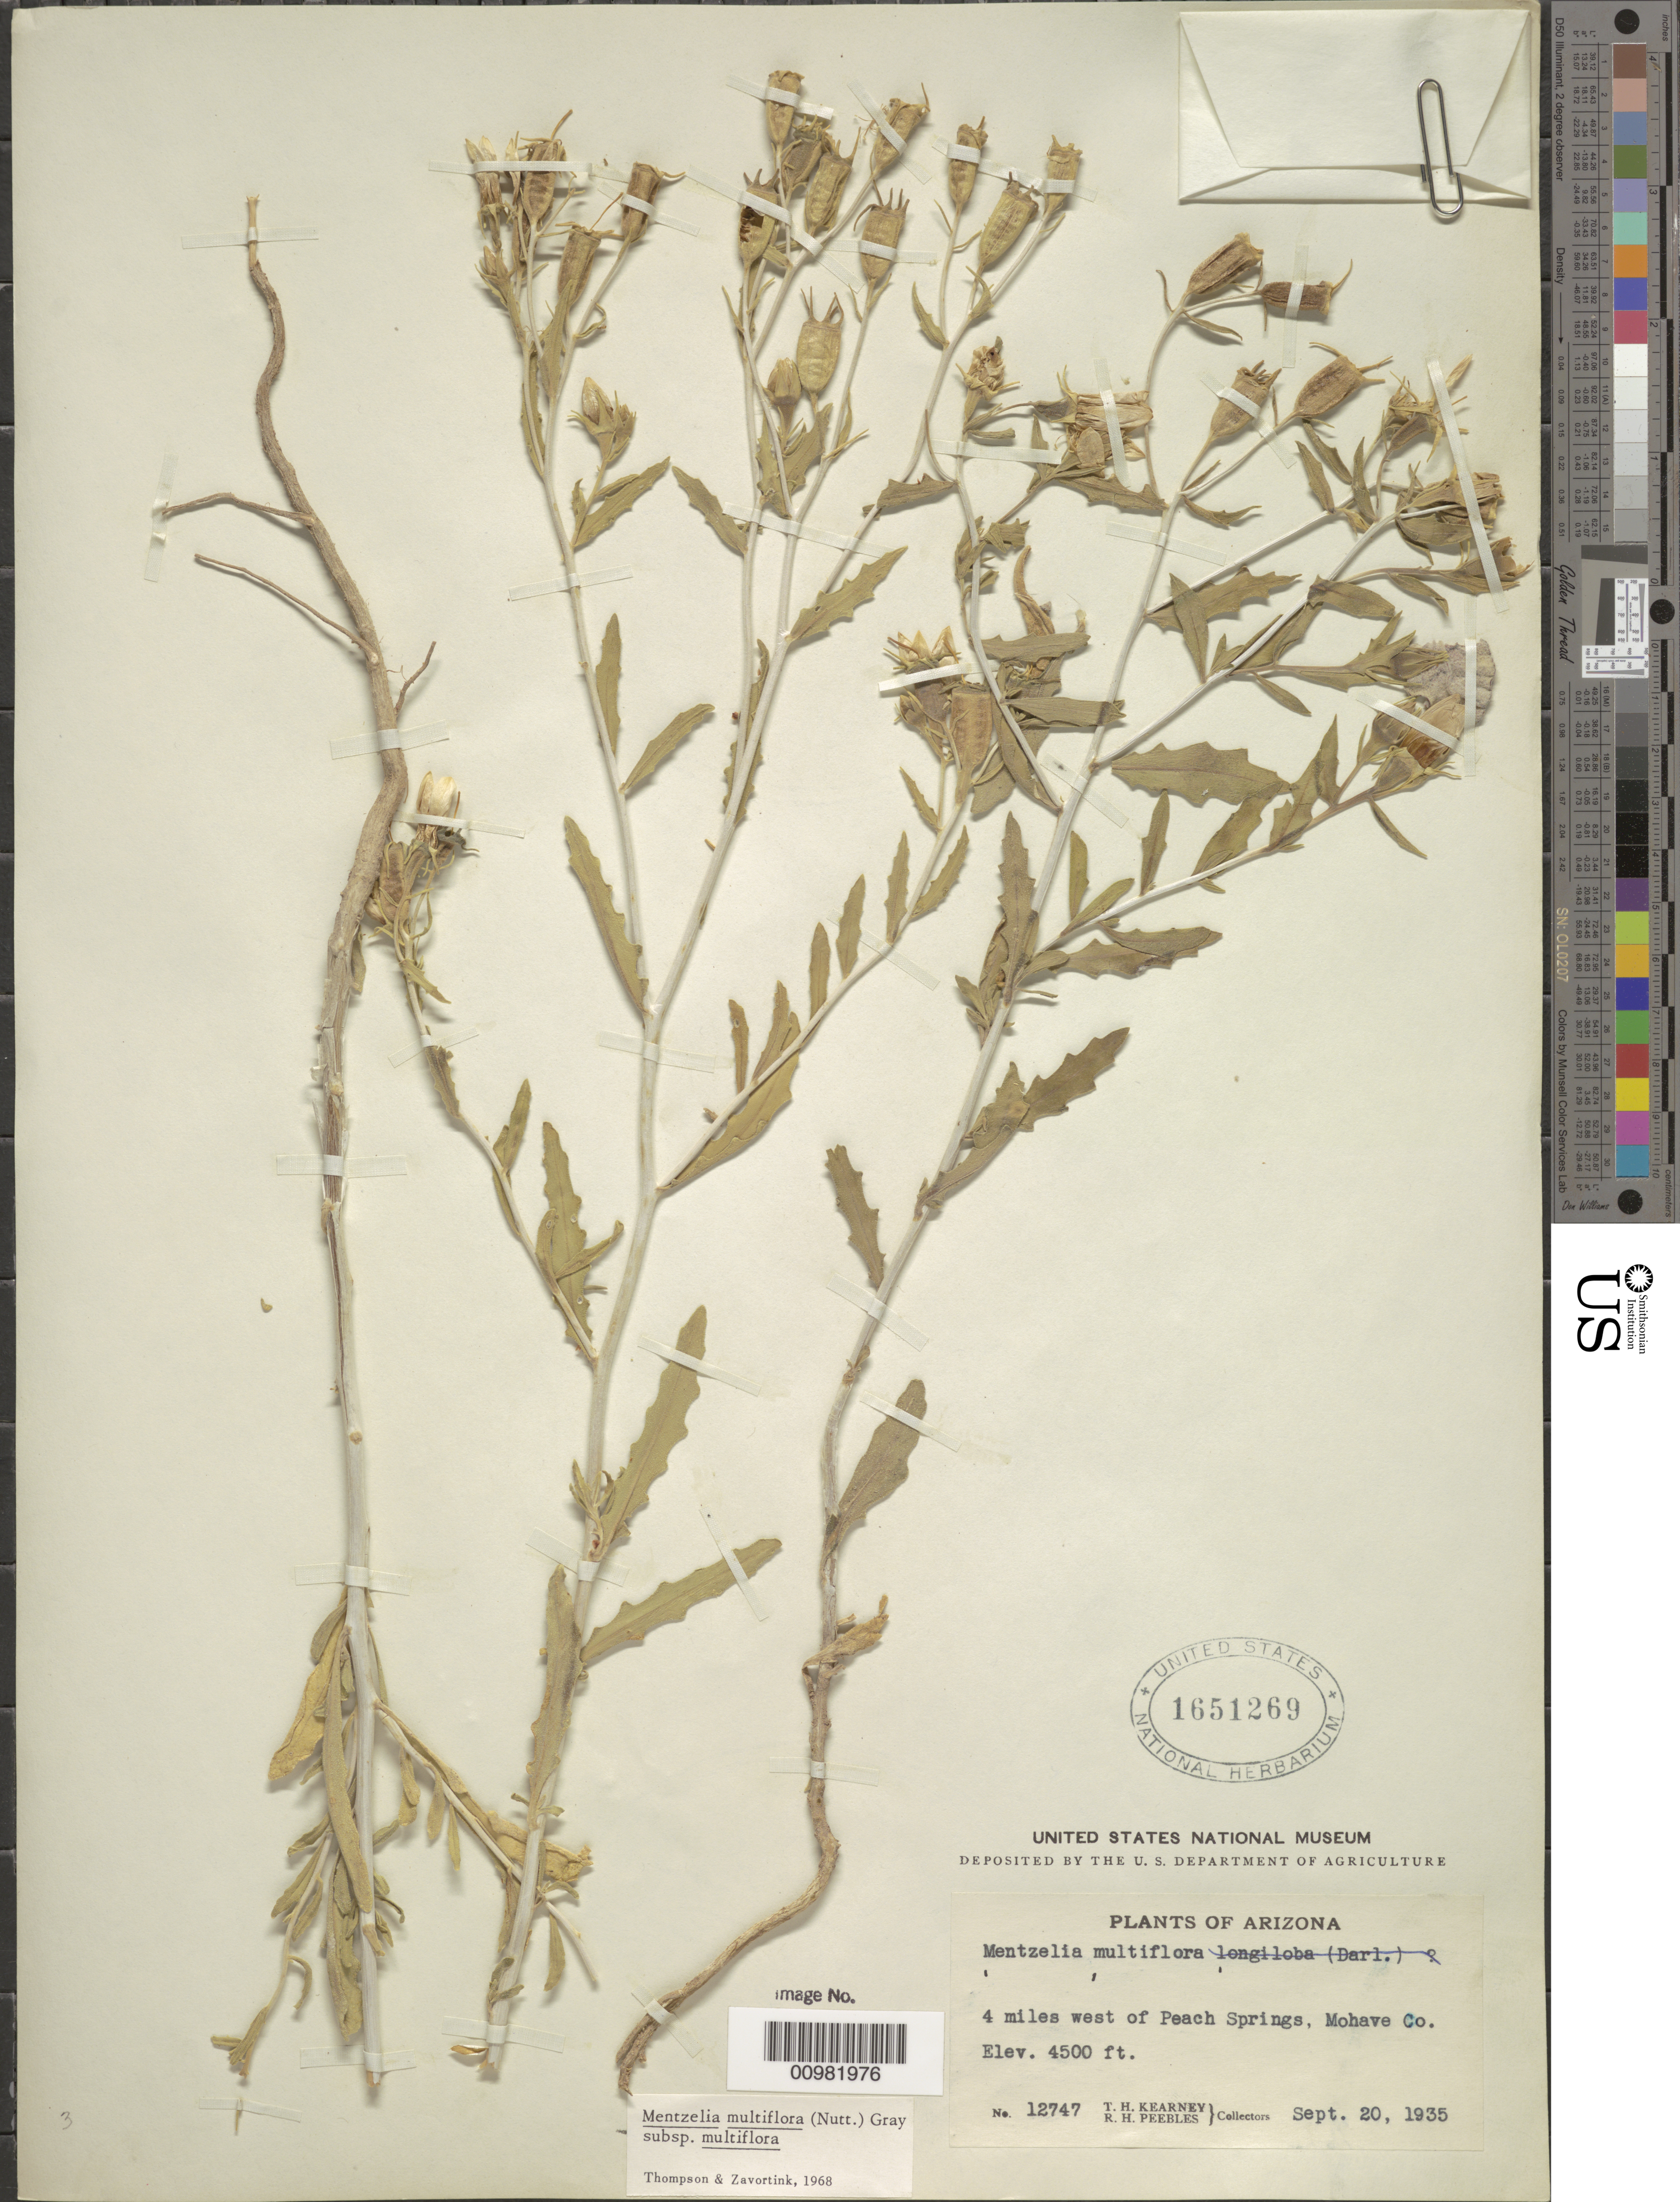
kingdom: Plantae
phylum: Tracheophyta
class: Magnoliopsida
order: Cornales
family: Loasaceae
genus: Mentzelia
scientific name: Mentzelia multiflora subsp. multiflora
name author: (Nutt.) A. Gray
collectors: T. H. Kearney & R. H. Peebles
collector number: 12747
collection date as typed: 20 Sep 1935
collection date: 1935-09-20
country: United States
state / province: Arizona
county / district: Mohave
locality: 4 mi. W of Peach Springs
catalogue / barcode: US 1651269